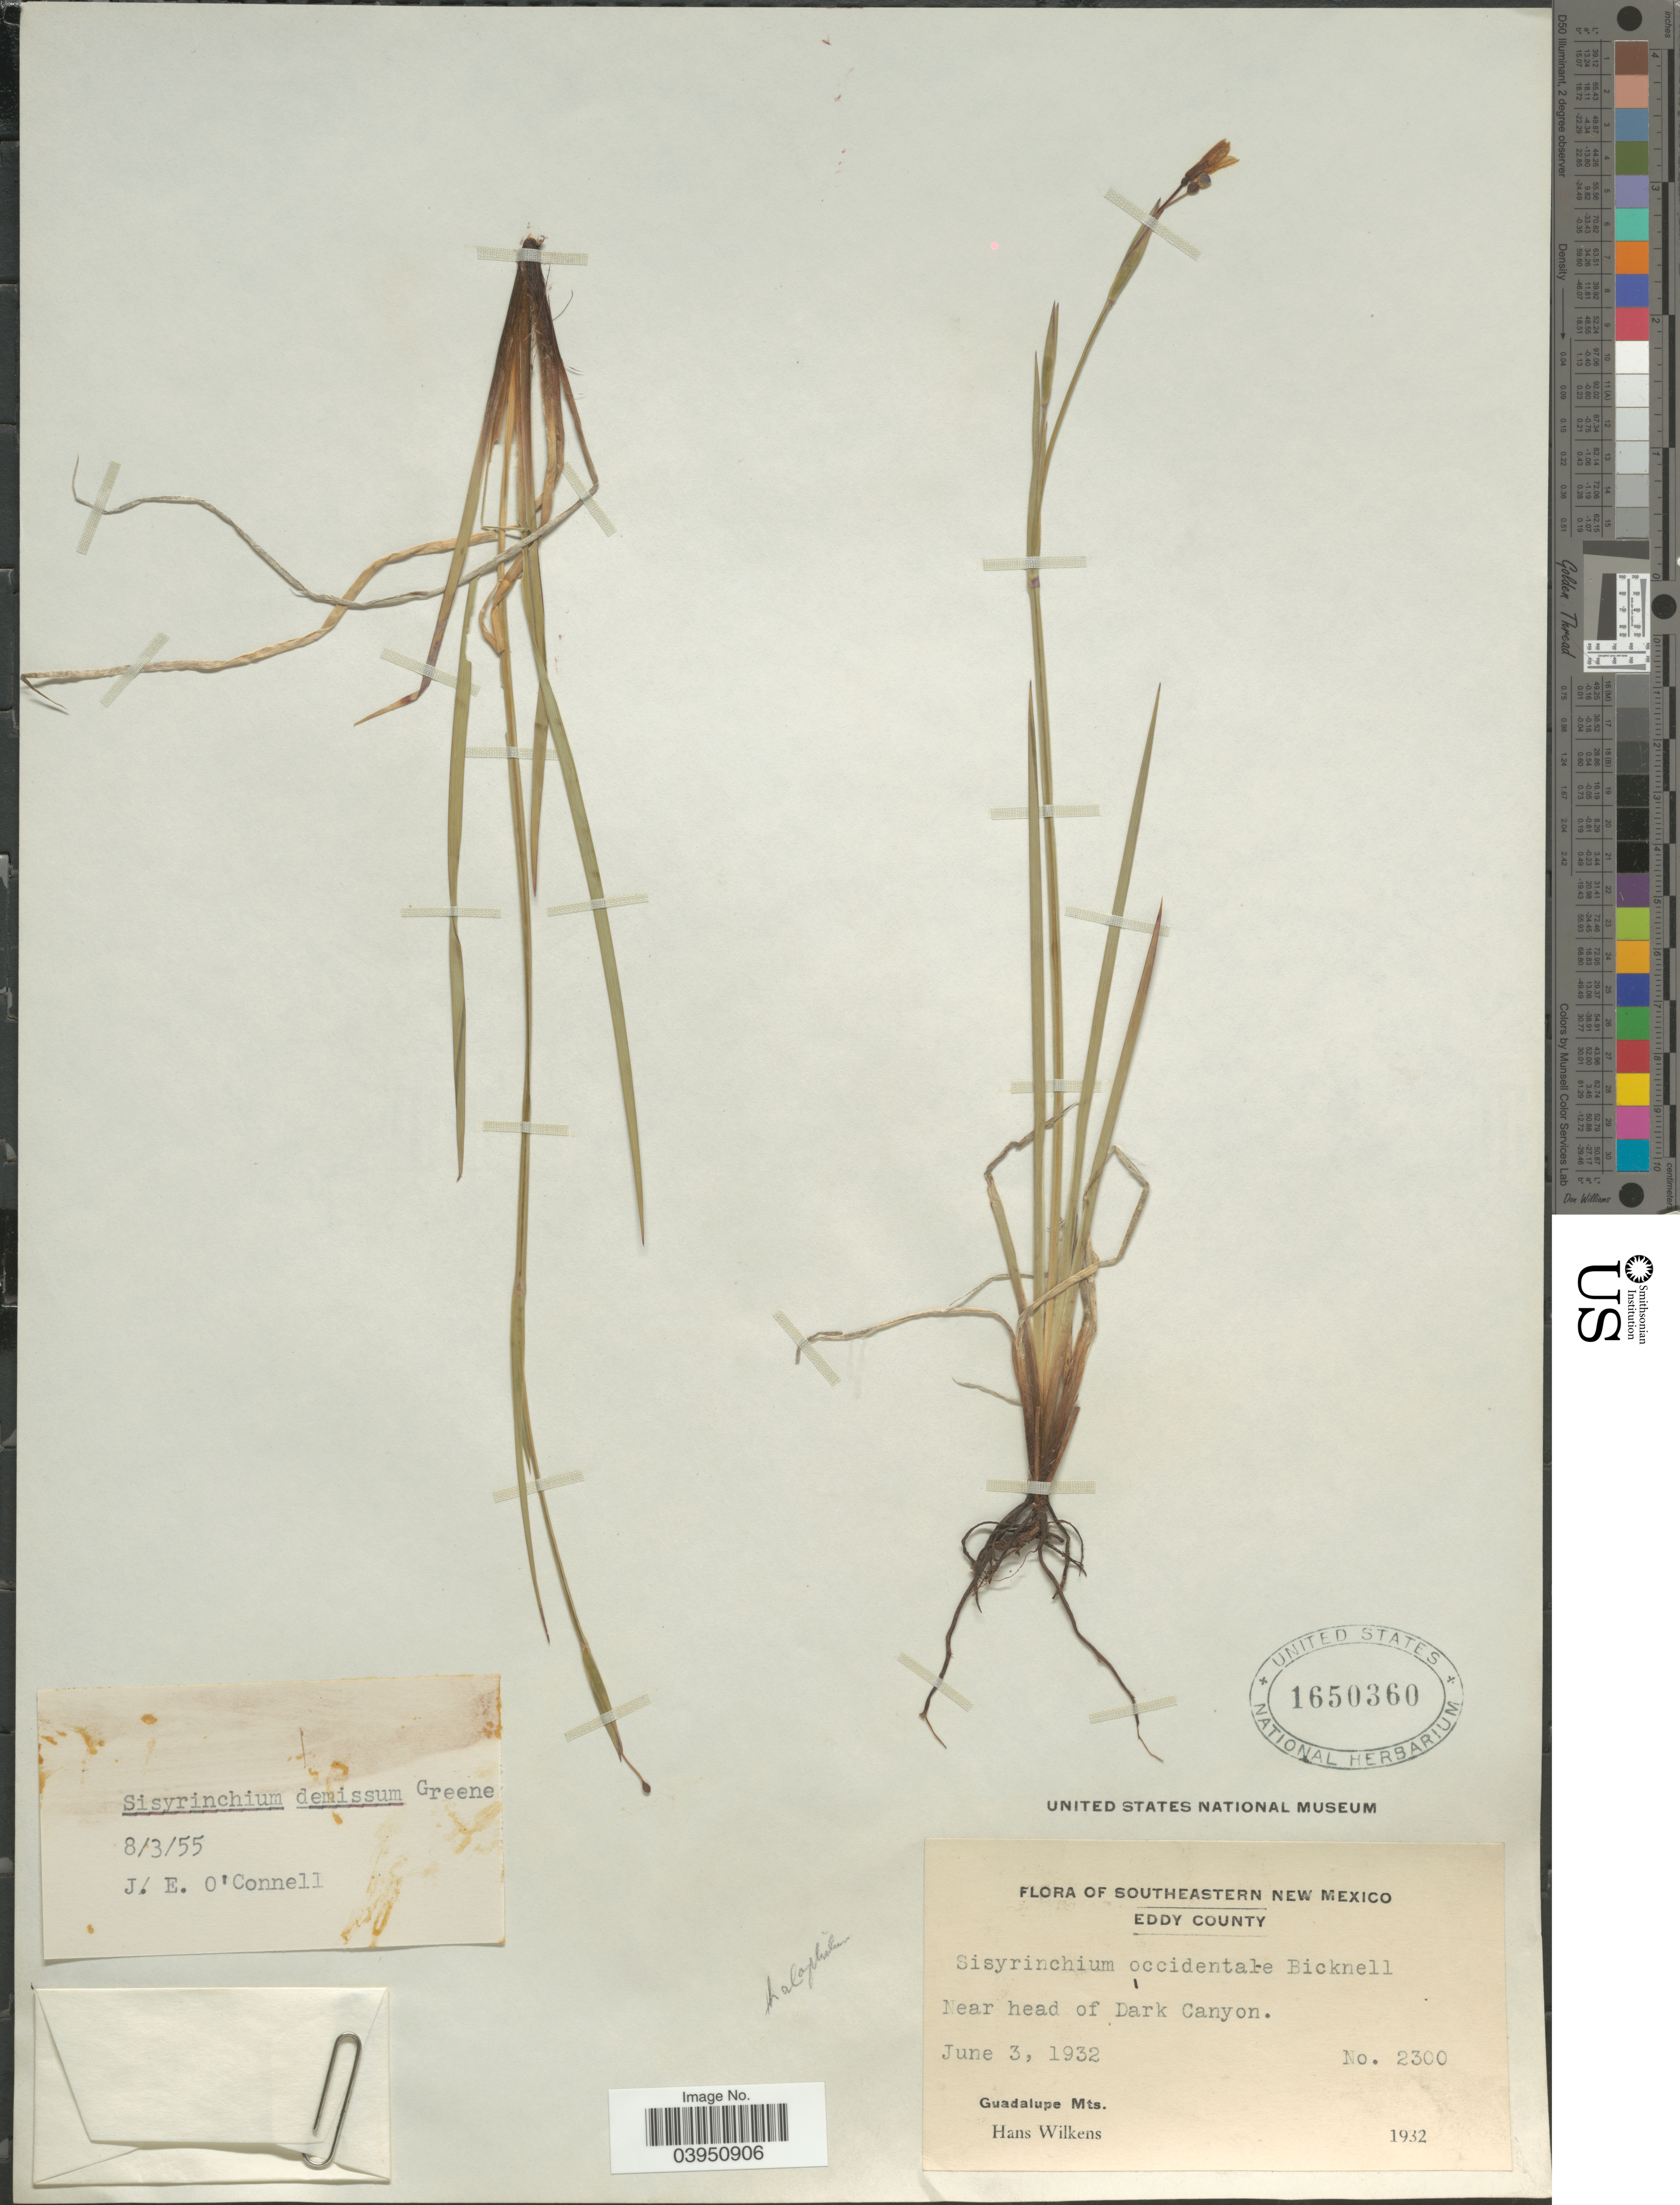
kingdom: Plantae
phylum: Tracheophyta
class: Liliopsida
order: Asparagales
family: Iridaceae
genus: Sisyrinchium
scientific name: Sisyrinchium demissum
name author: Greene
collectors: H. Wilkens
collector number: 2300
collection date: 1932-06-03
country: United States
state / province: New Mexico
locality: Southeastern New Mexico. Eddy County. Near head of Dark Canyon. Guadalupe Mts.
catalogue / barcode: US 1650360